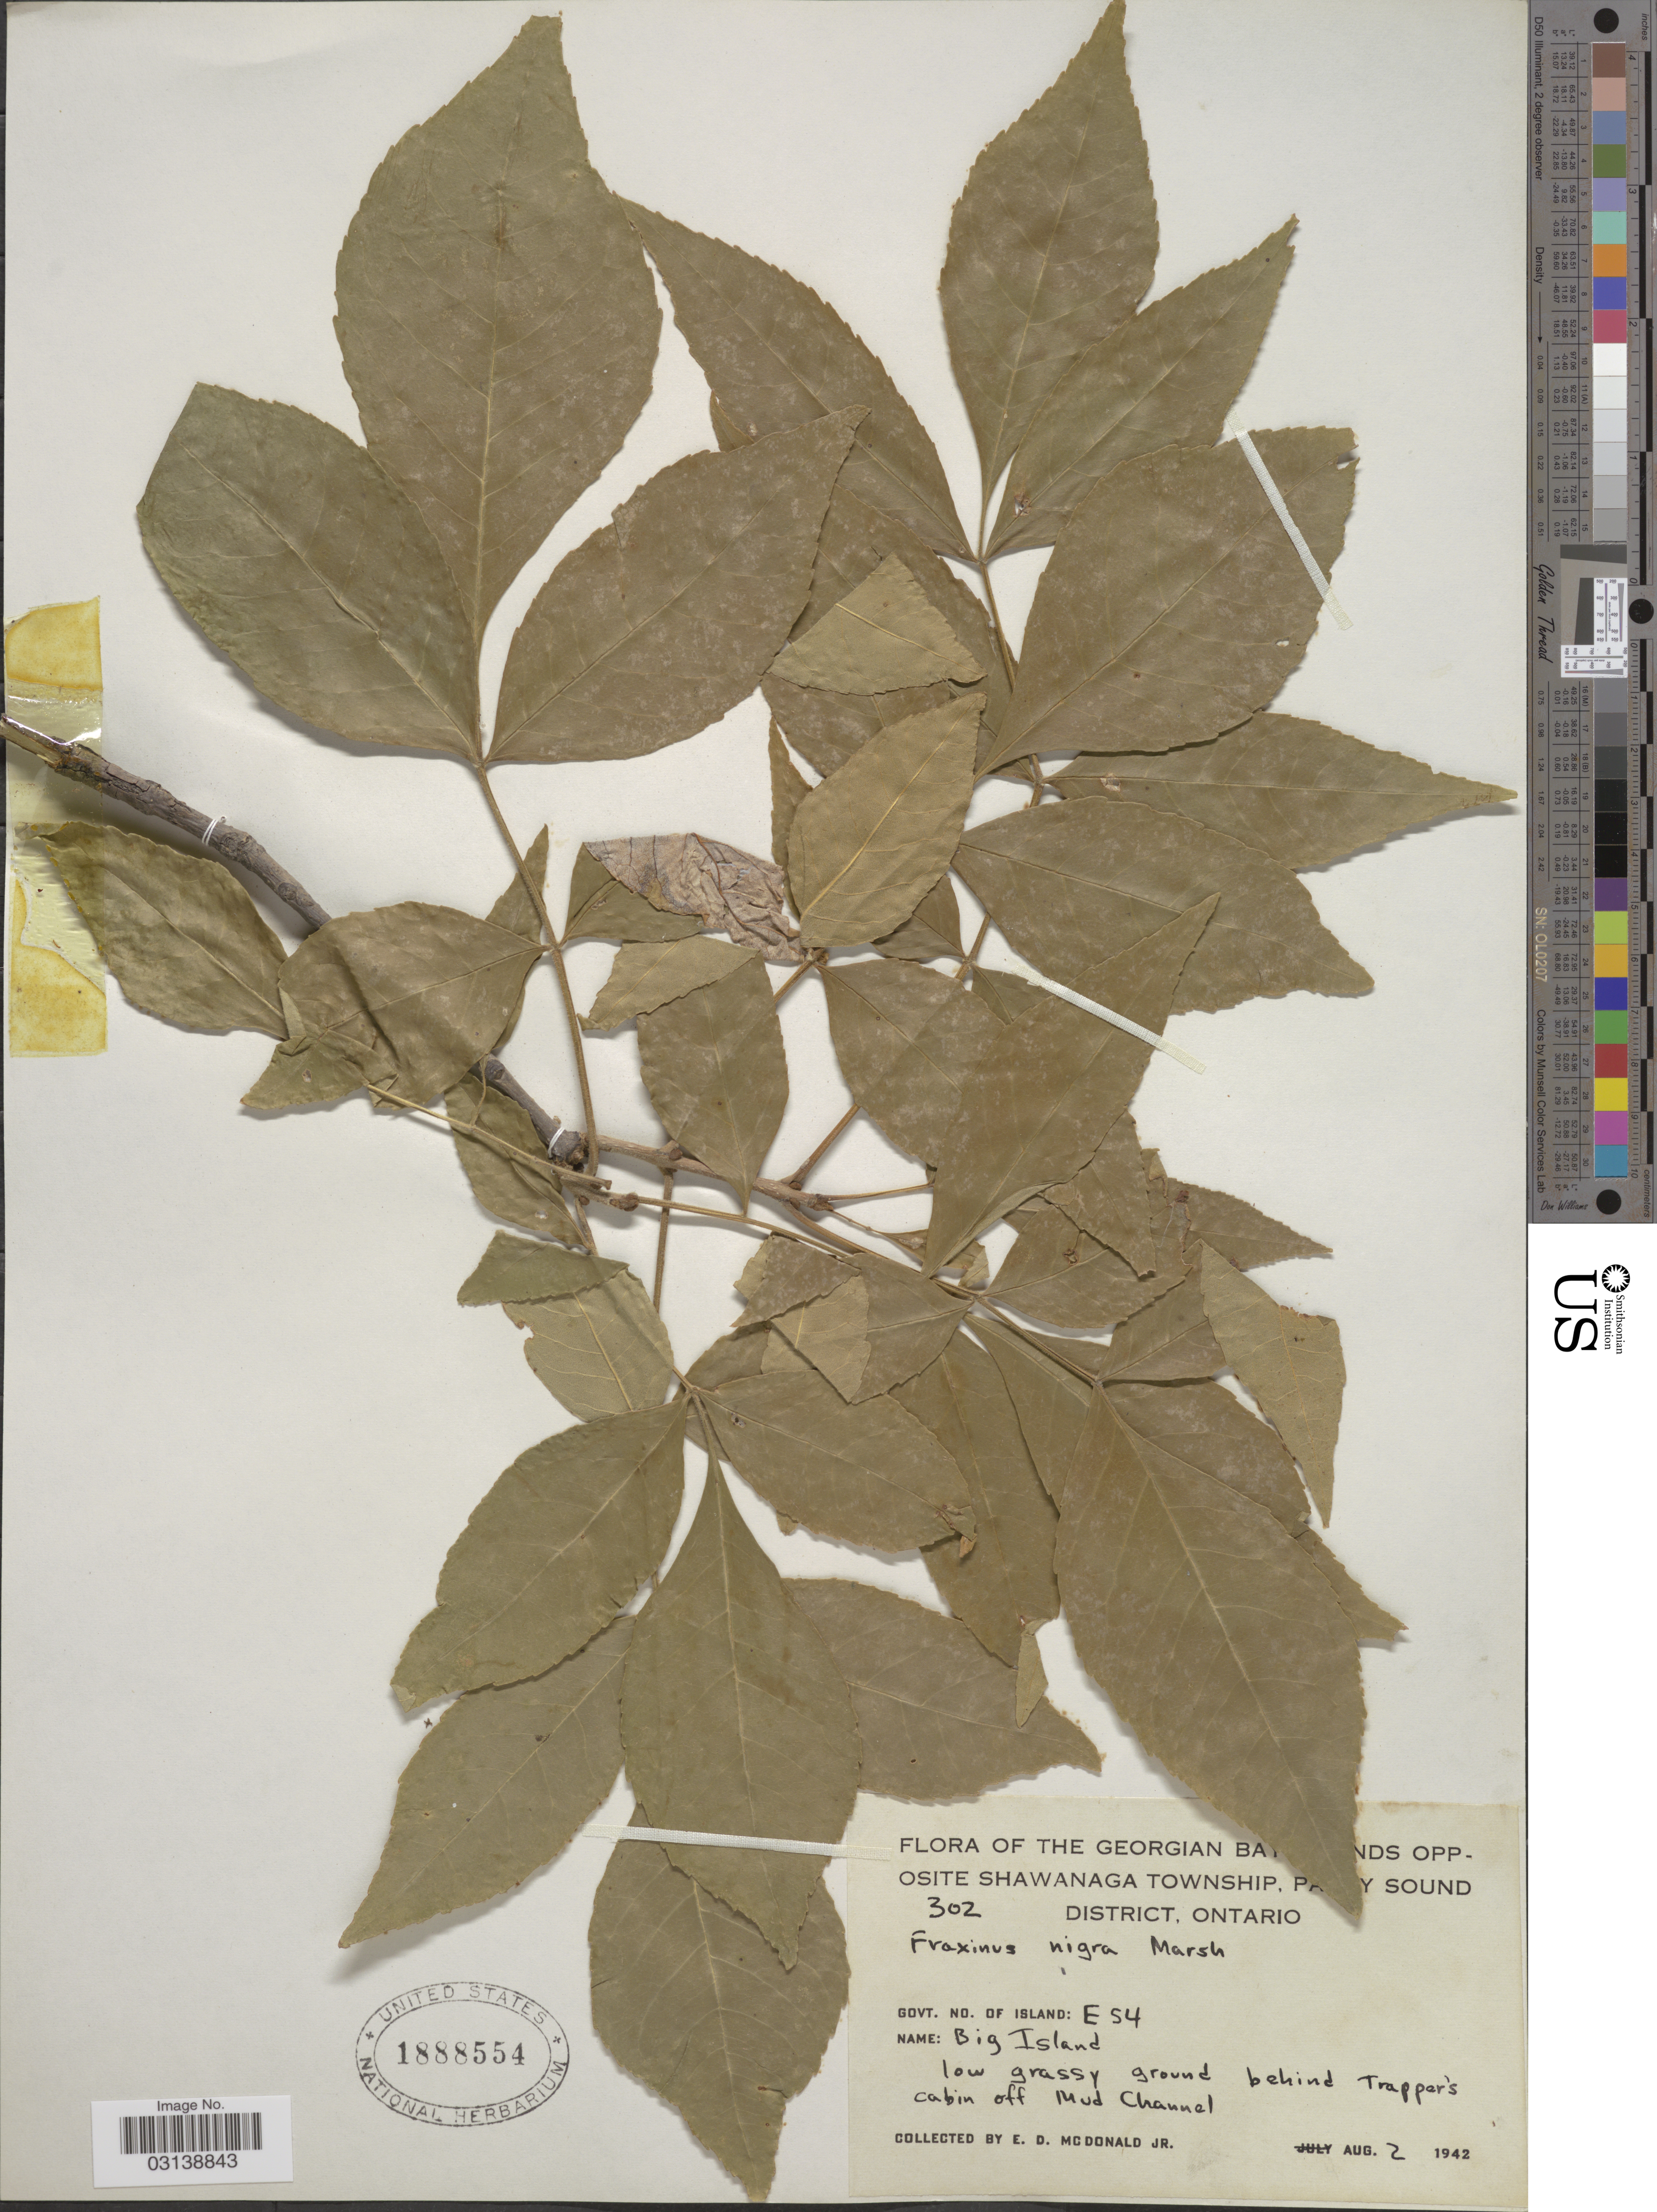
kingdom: Plantae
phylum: Tracheophyta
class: Magnoliopsida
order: Lamiales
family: Oleaceae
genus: Fraxinus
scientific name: Fraxinus nigra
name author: Marshall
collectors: E. D. McDonald Jr.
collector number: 302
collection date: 1942-08-02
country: Canada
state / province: Ontario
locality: Georgian Bay Islands opposite Shawanaga Township, Parry Sound District. Govt. No. of Island: E 54. Big Island. Behind Trappar's cabin off Mud Channel.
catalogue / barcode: US 1888554